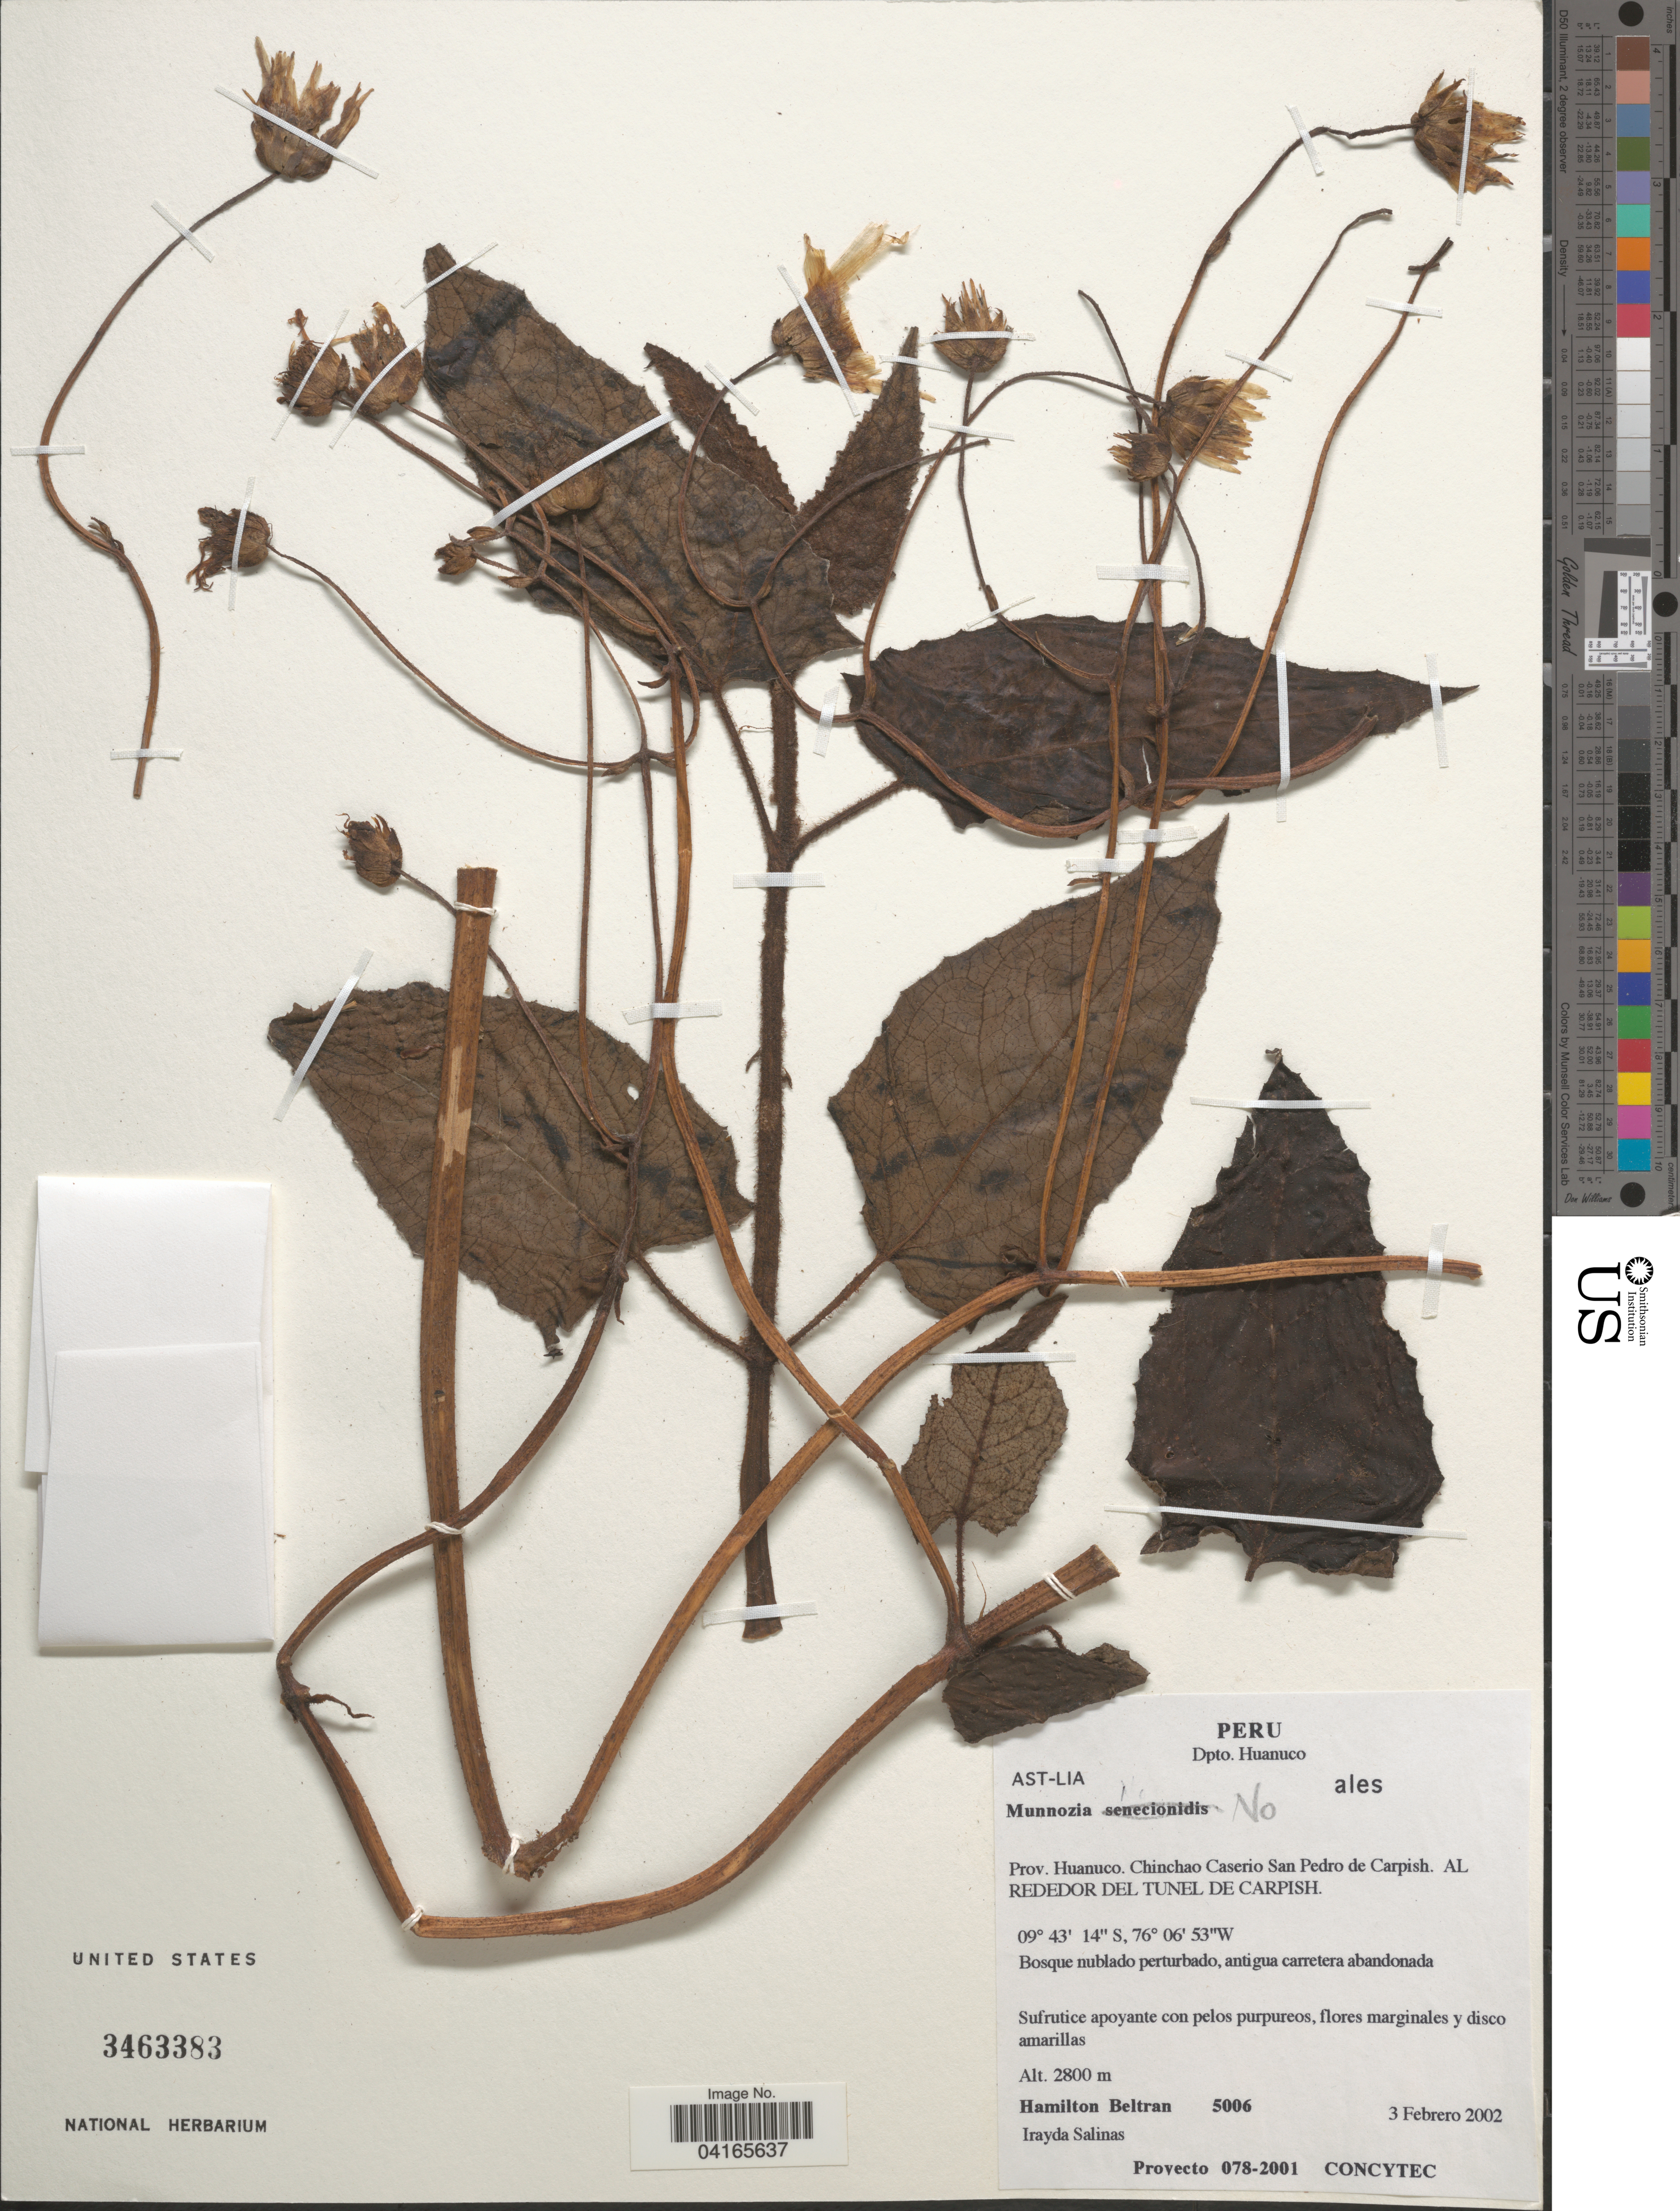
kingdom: Plantae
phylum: Tracheophyta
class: Magnoliopsida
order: Asterales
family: Asteraceae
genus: Munnozia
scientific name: Munnozia senecionidis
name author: Benth.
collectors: H. Beltran & I. Salinas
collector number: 5006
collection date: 2002-02-03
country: Peru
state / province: Huanuco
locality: Dpto. Huanuco. Chinchao Caserio San Pedro de Carpish. Al Rededor del Tunel de Carpish.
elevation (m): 2800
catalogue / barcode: US 3463383